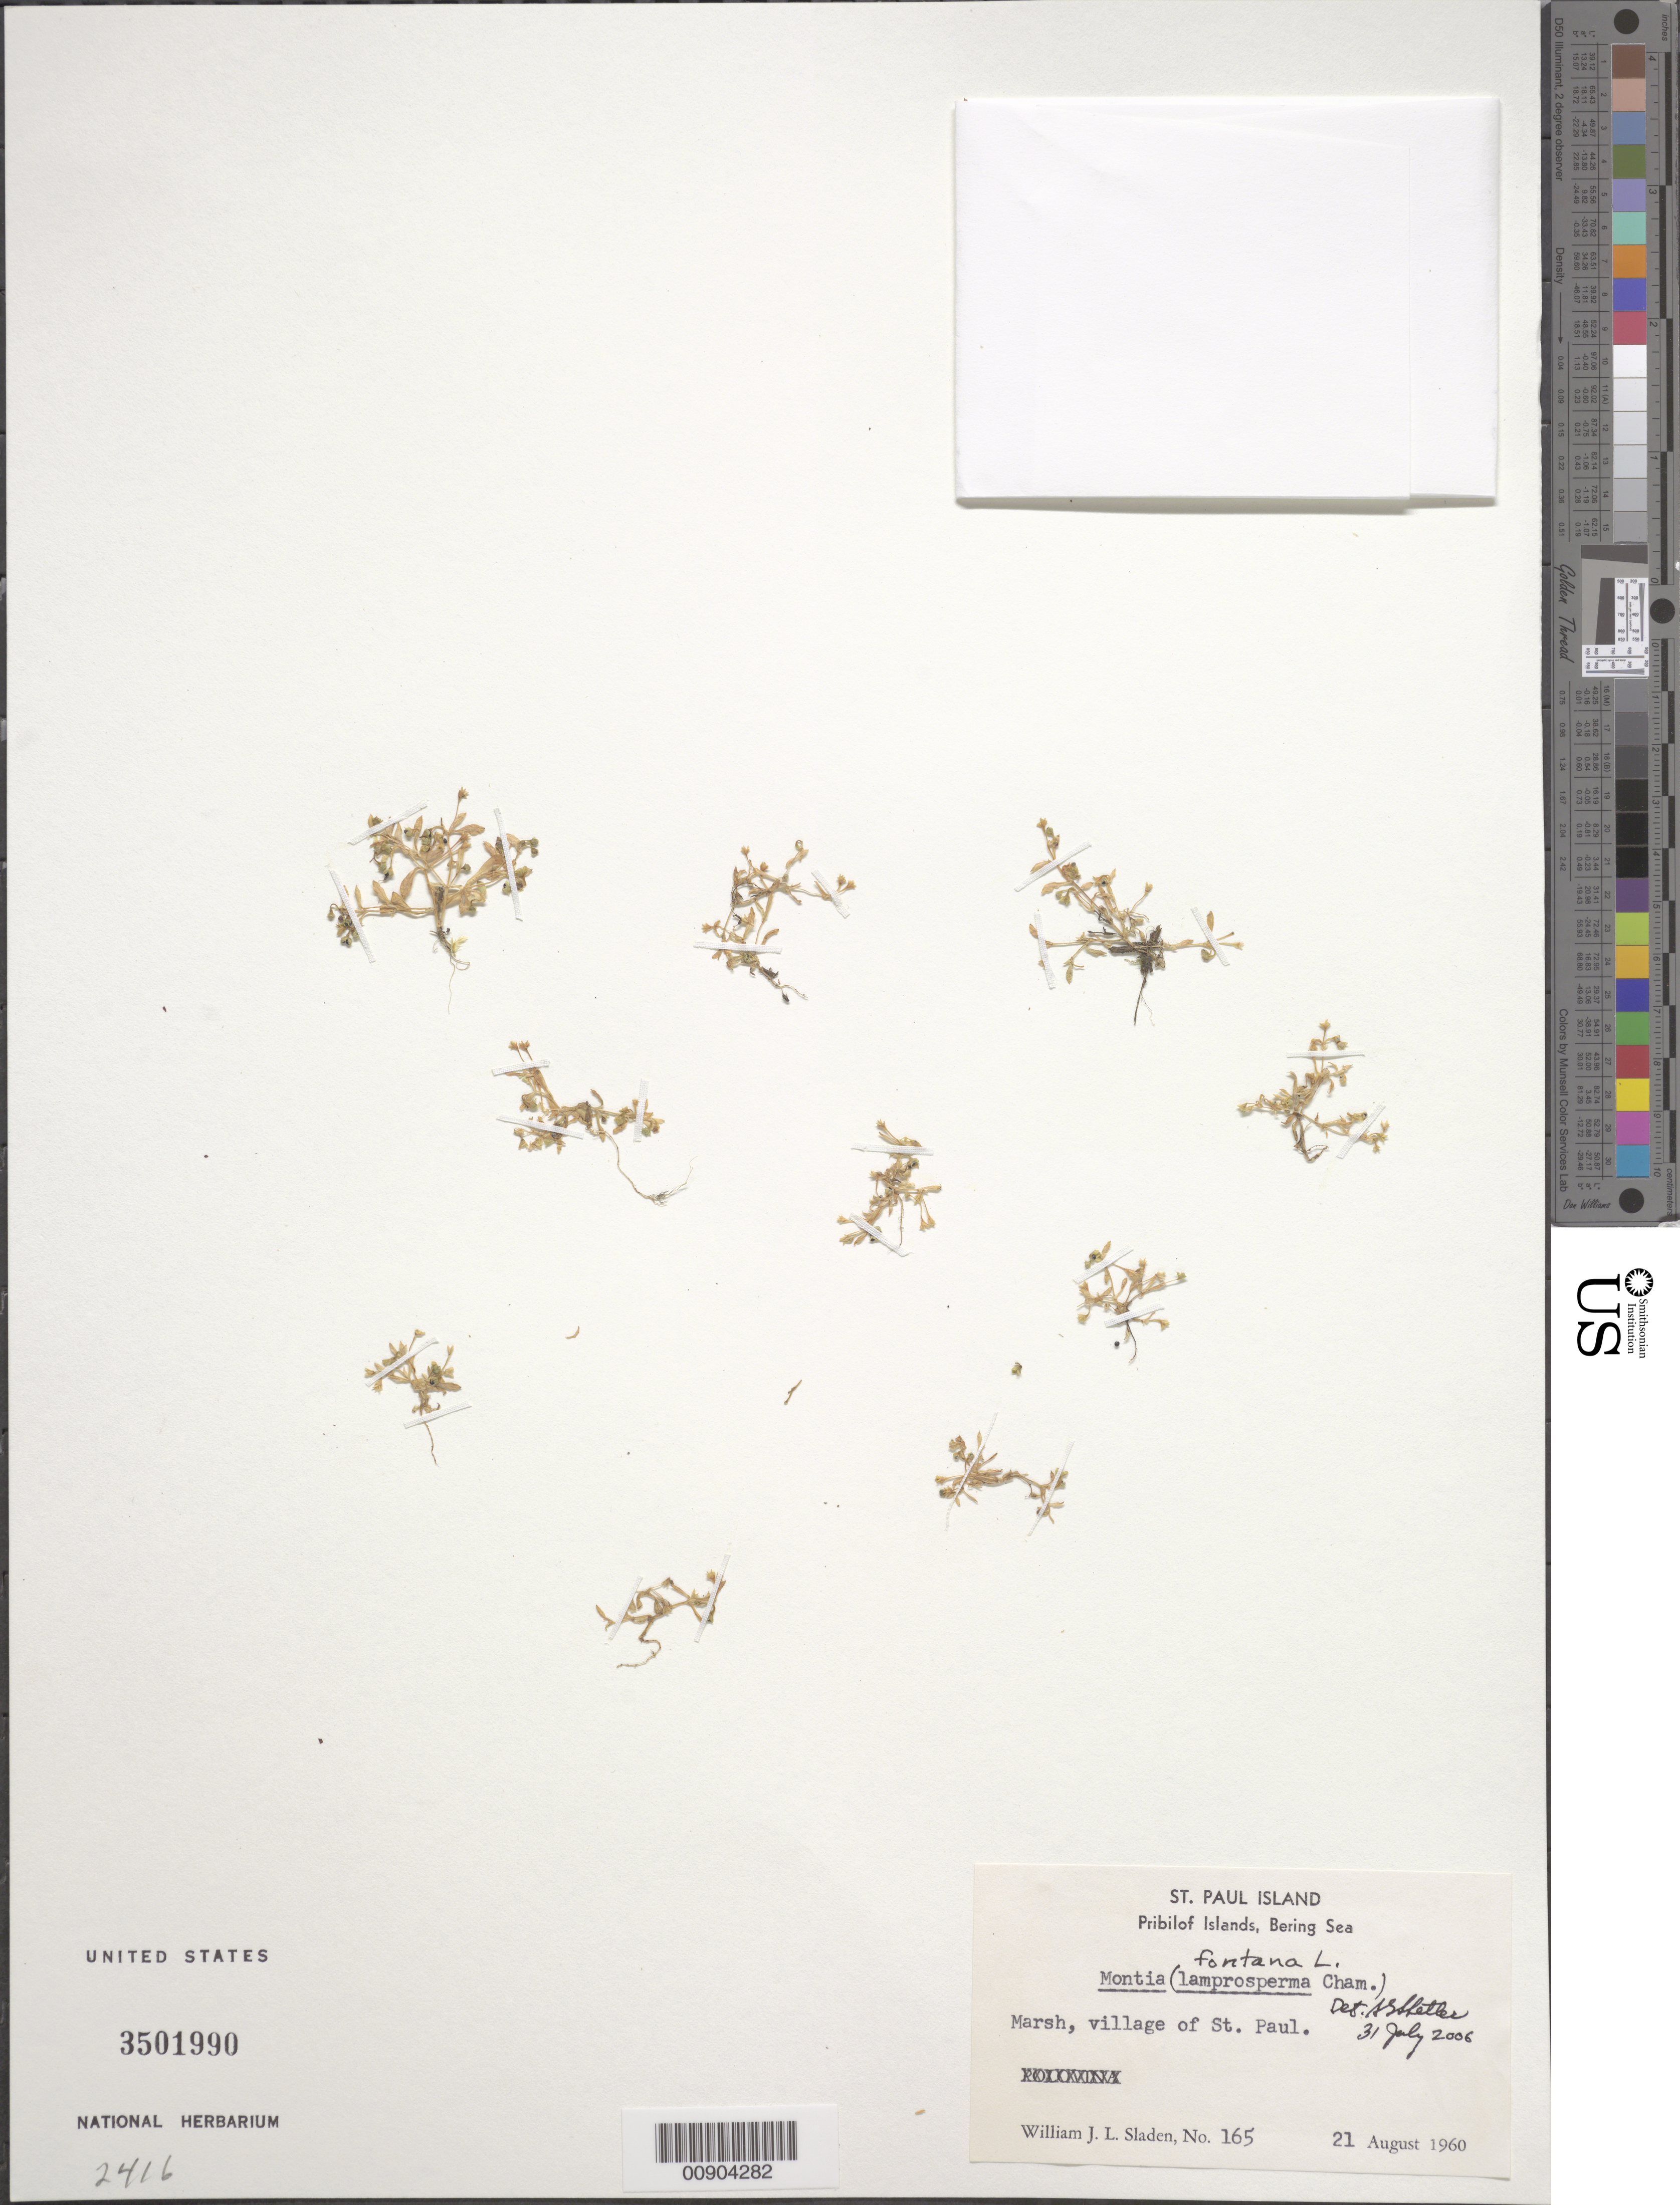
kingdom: Plantae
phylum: Tracheophyta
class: Magnoliopsida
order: Caryophyllales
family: Montiaceae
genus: Montia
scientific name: Montia fontana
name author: L.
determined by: Shetler, Stanwyn G., (US), NMNH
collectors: W. Sladen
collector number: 165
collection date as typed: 21 Aug 1960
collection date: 1960-08-21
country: United States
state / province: Alaska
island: St. Paul Island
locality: Village of St. Paul, Bering Sea, Pribilof Islands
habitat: Marsh.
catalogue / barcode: US 3501990